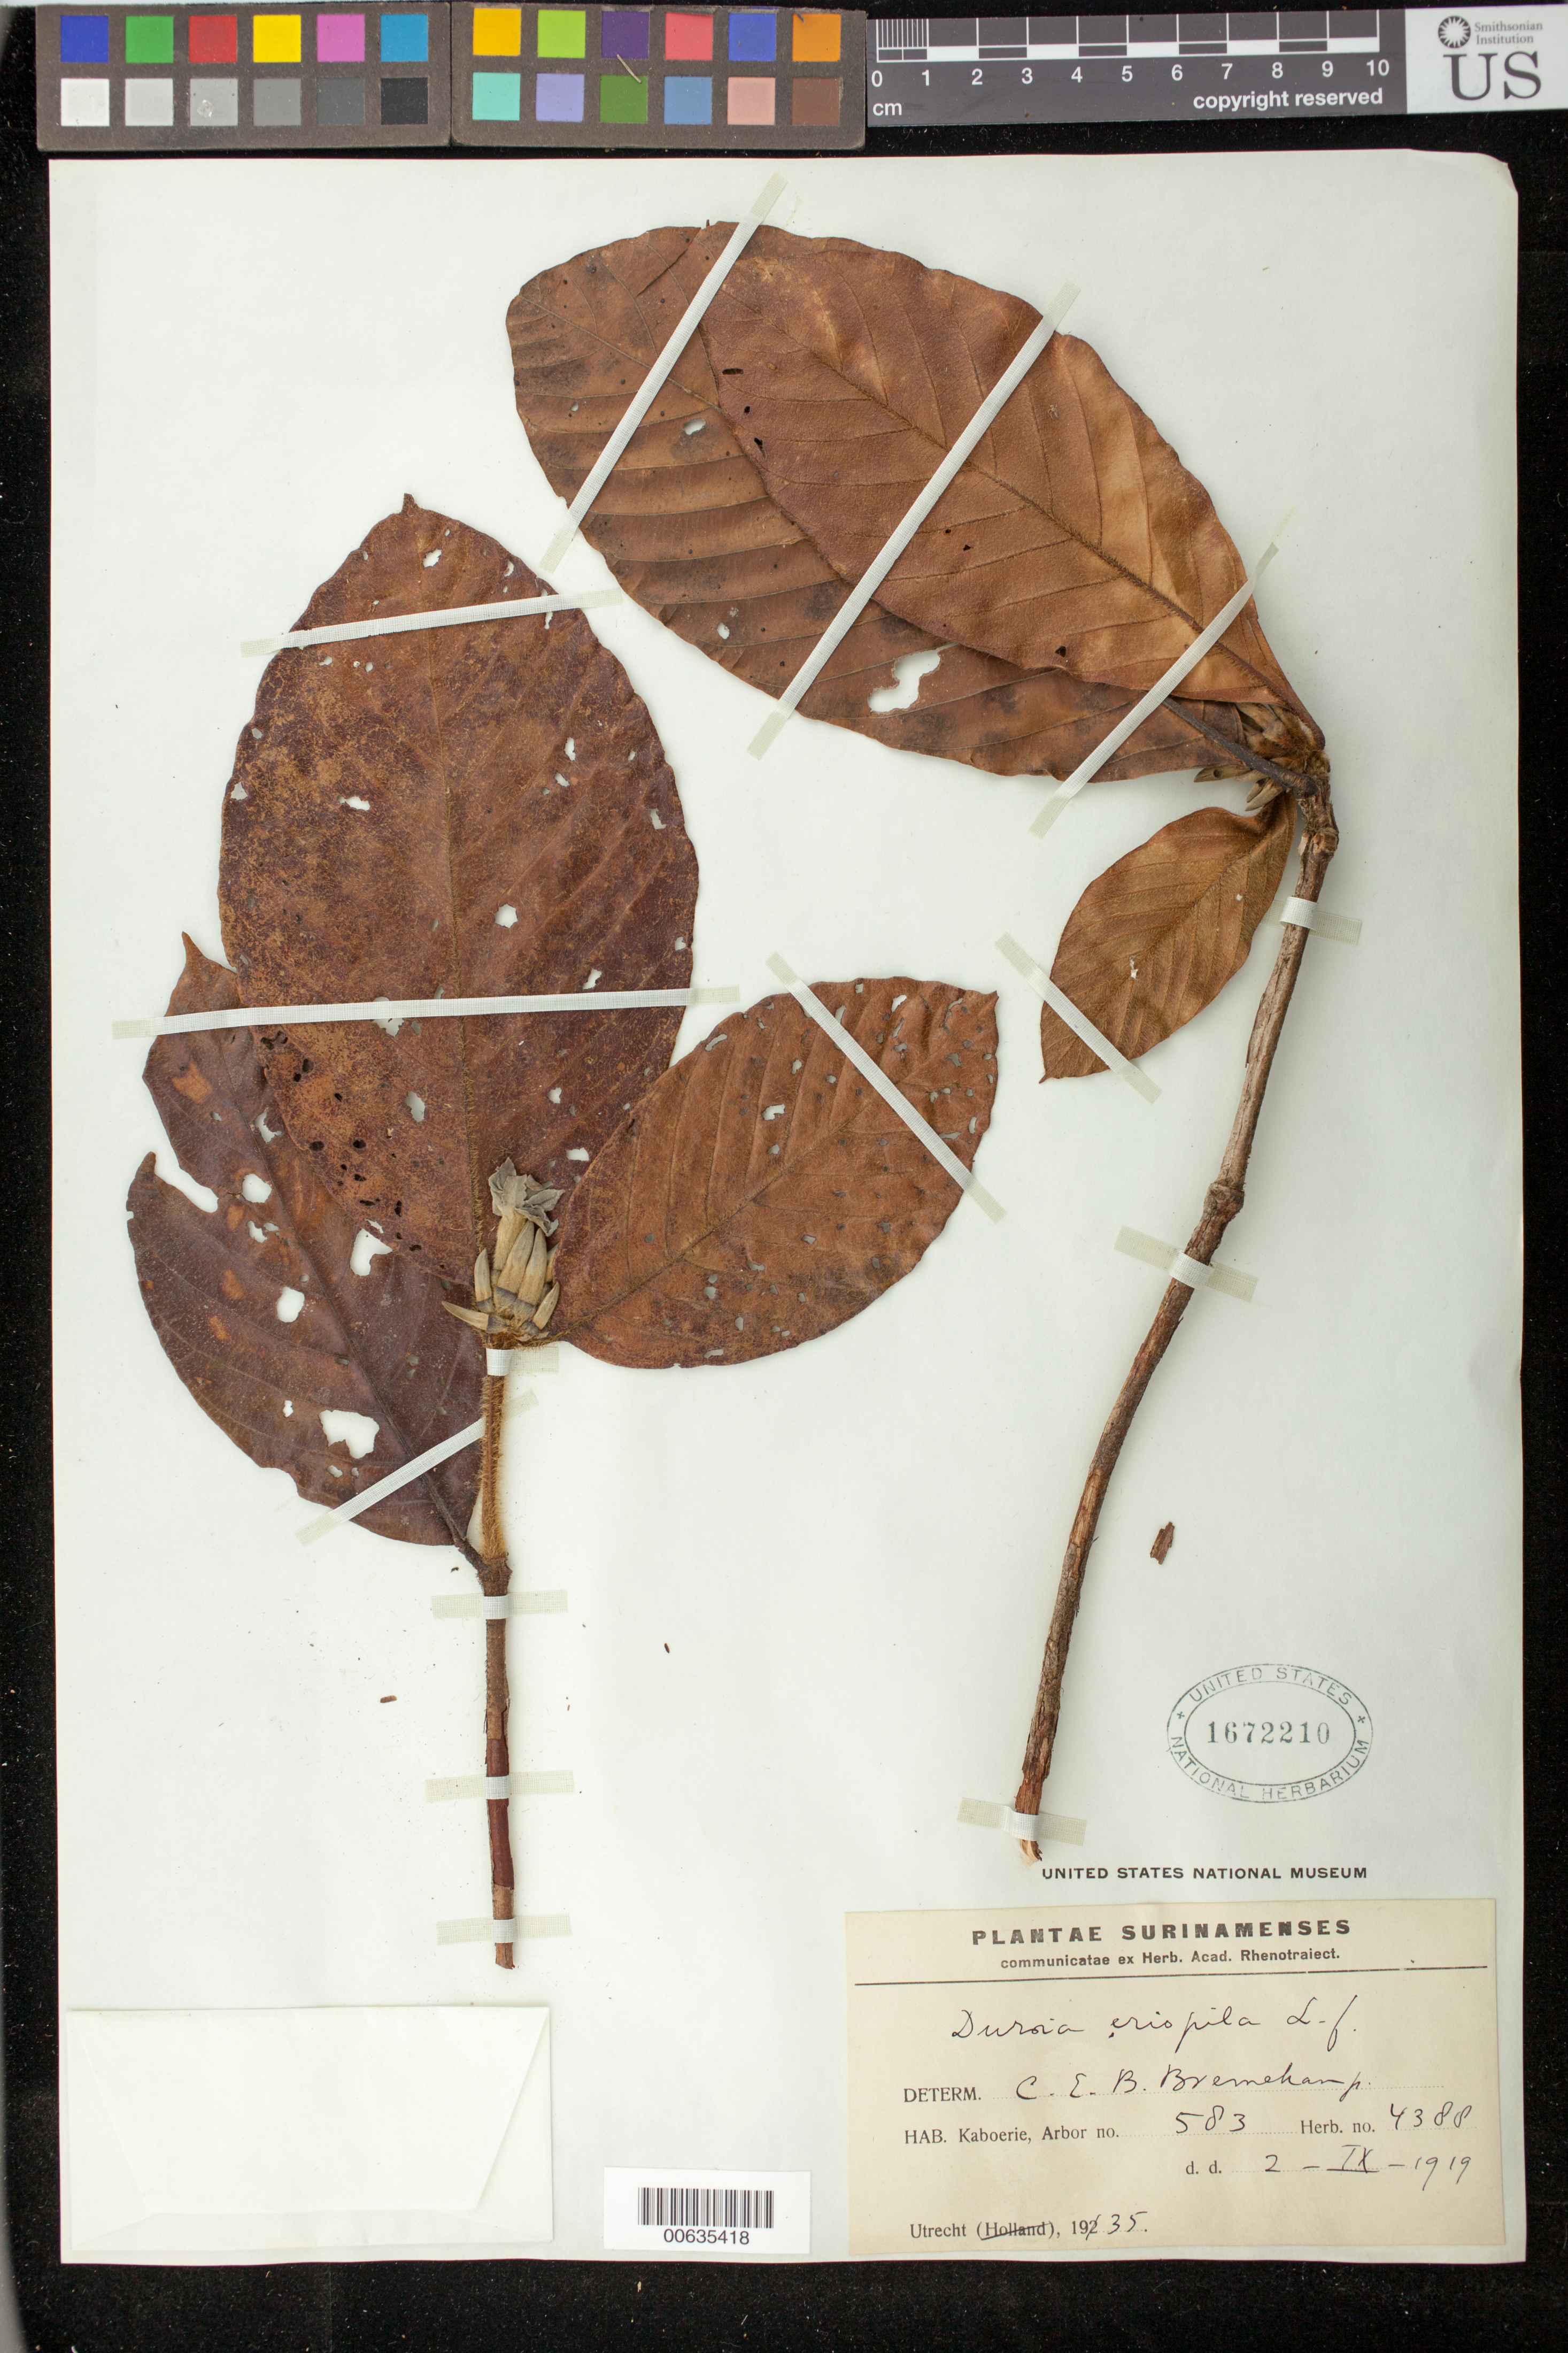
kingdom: Plantae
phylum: Tracheophyta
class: Magnoliopsida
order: Gentianales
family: Rubiaceae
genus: Duroia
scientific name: Duroia eriopila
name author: L. f.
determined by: Bremekamp, C. E. B.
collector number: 4388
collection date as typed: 2-Sep-19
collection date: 1919-09-02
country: Suriname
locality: Kaboerie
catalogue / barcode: US 1672210